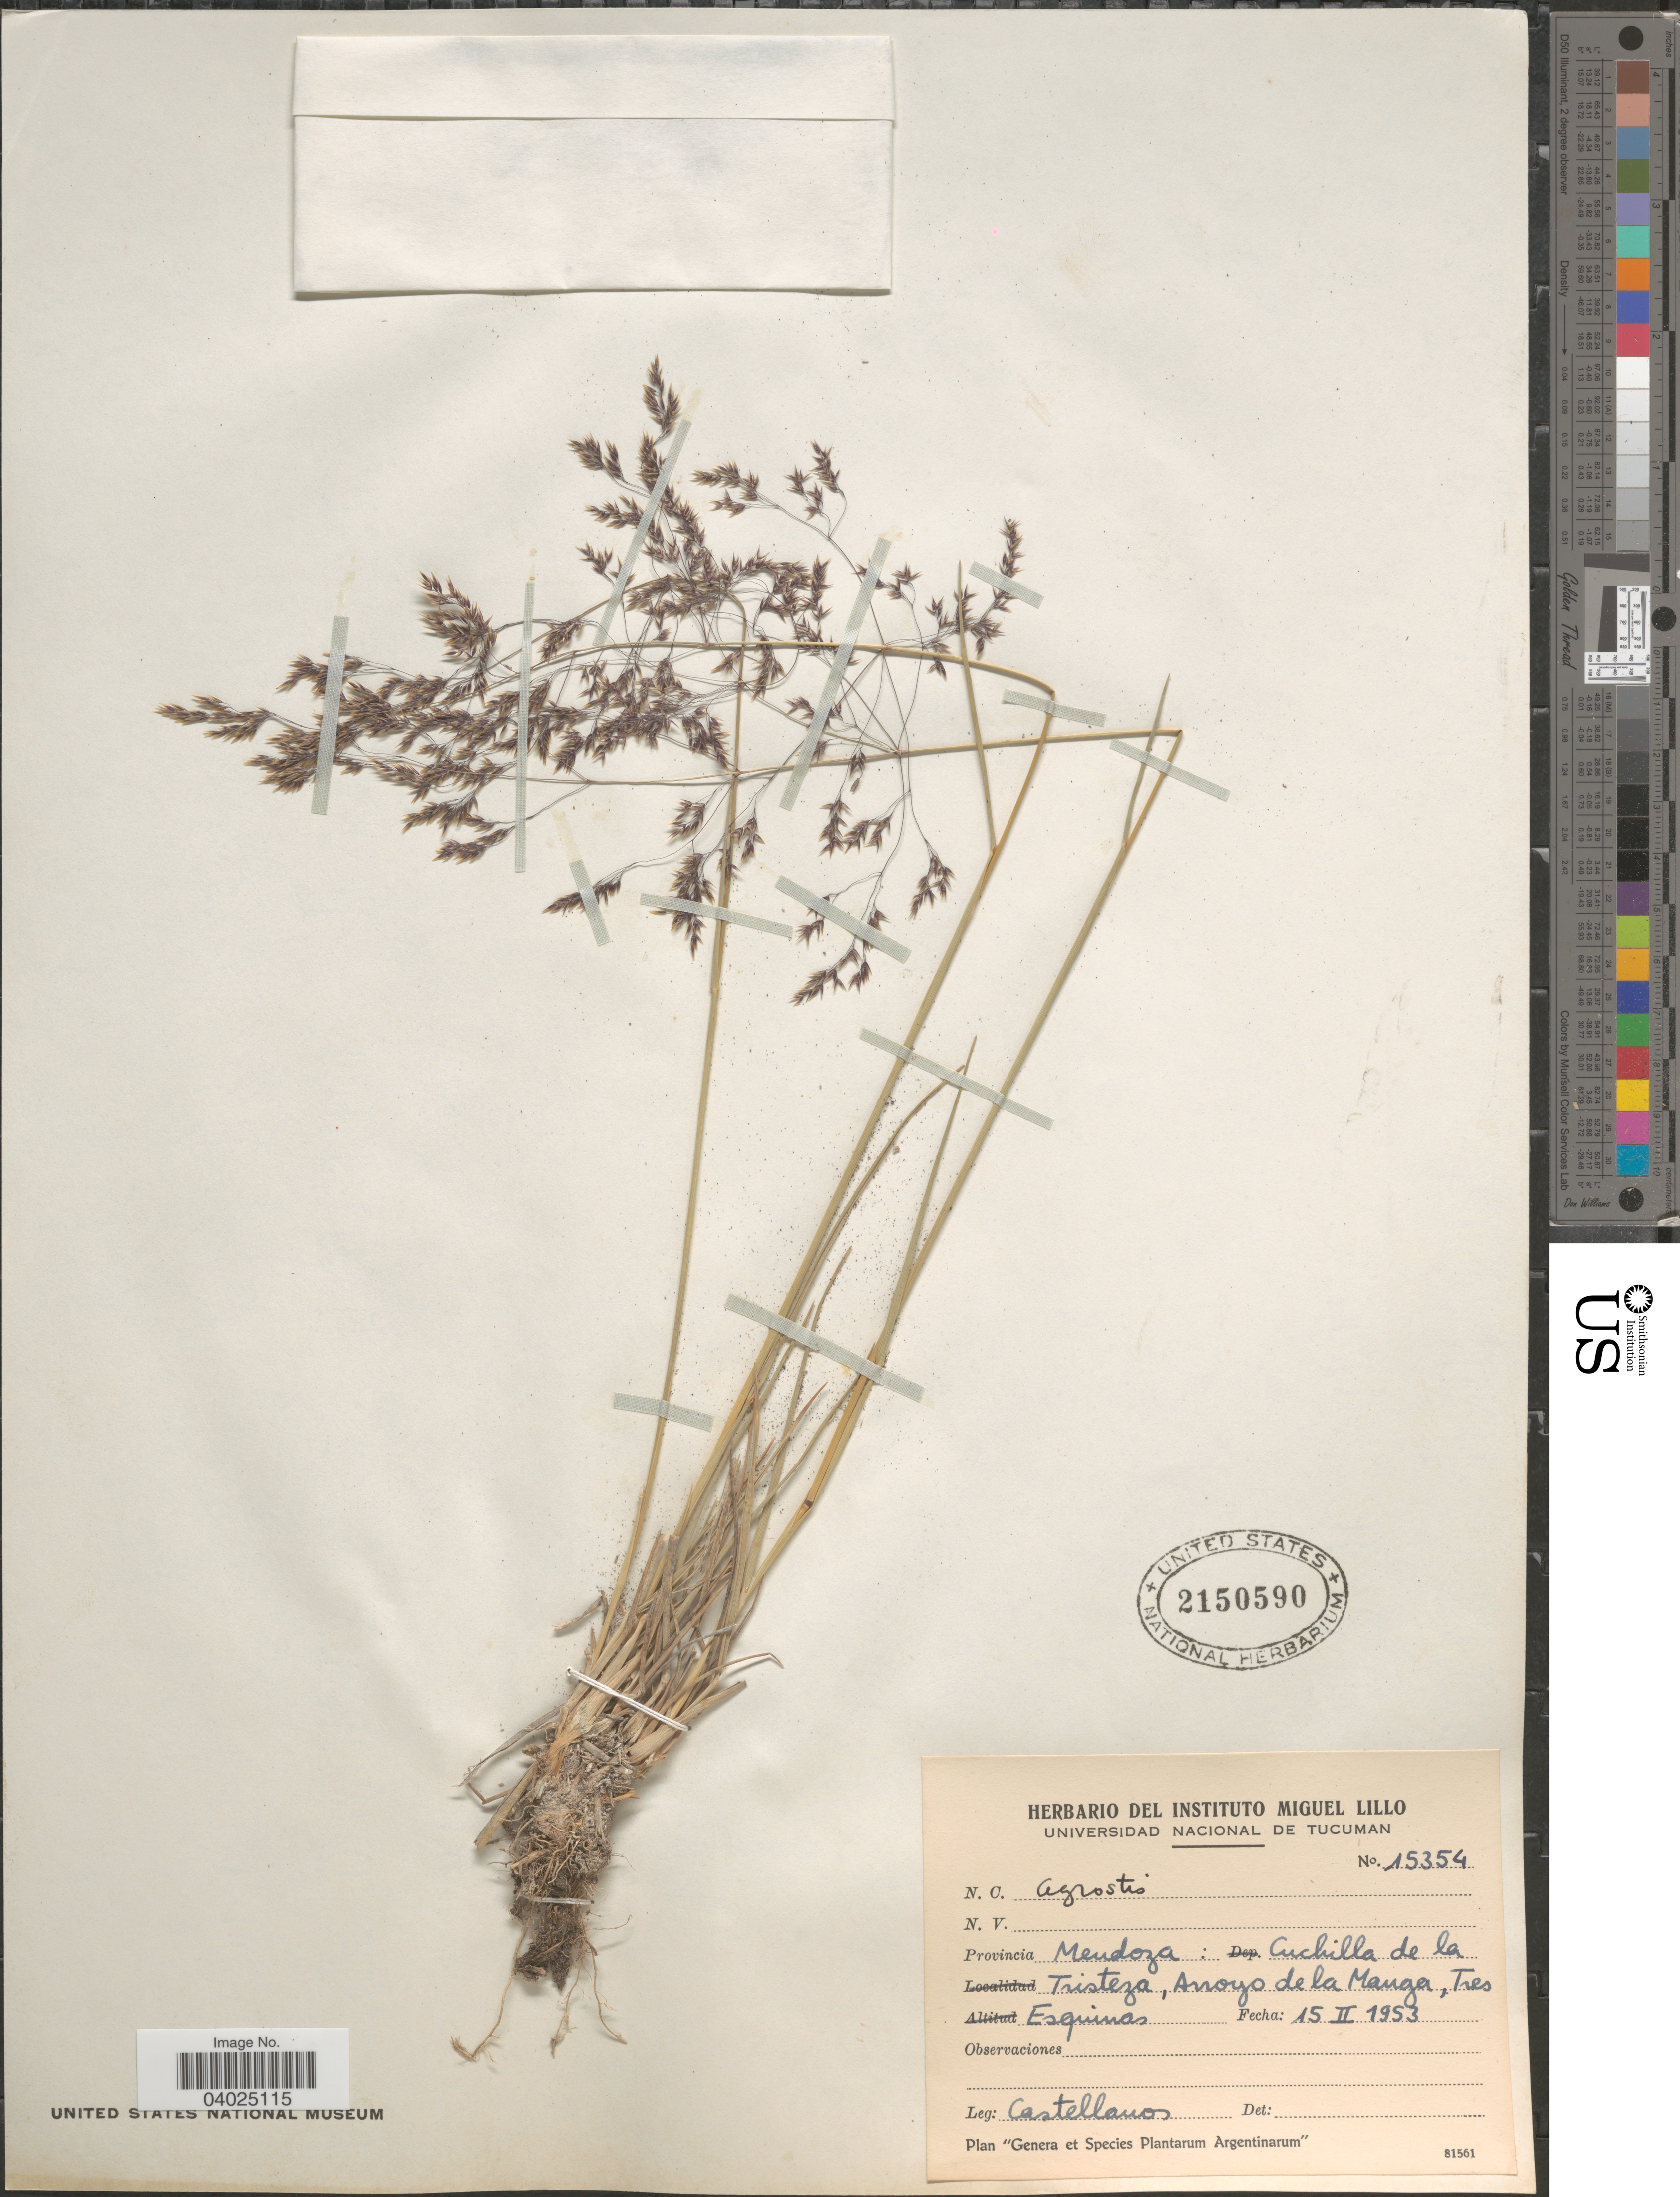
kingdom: Plantae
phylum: Tracheophyta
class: Liliopsida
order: Poales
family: Poaceae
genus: Agrostis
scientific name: Agrostis sp.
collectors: -- Castellanos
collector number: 15354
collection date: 1953-02-15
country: Argentina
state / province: Mendoza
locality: Cuchilla de la Tristeza, Arroyo de la Manga, Tres Esquinas.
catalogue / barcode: US 2150590